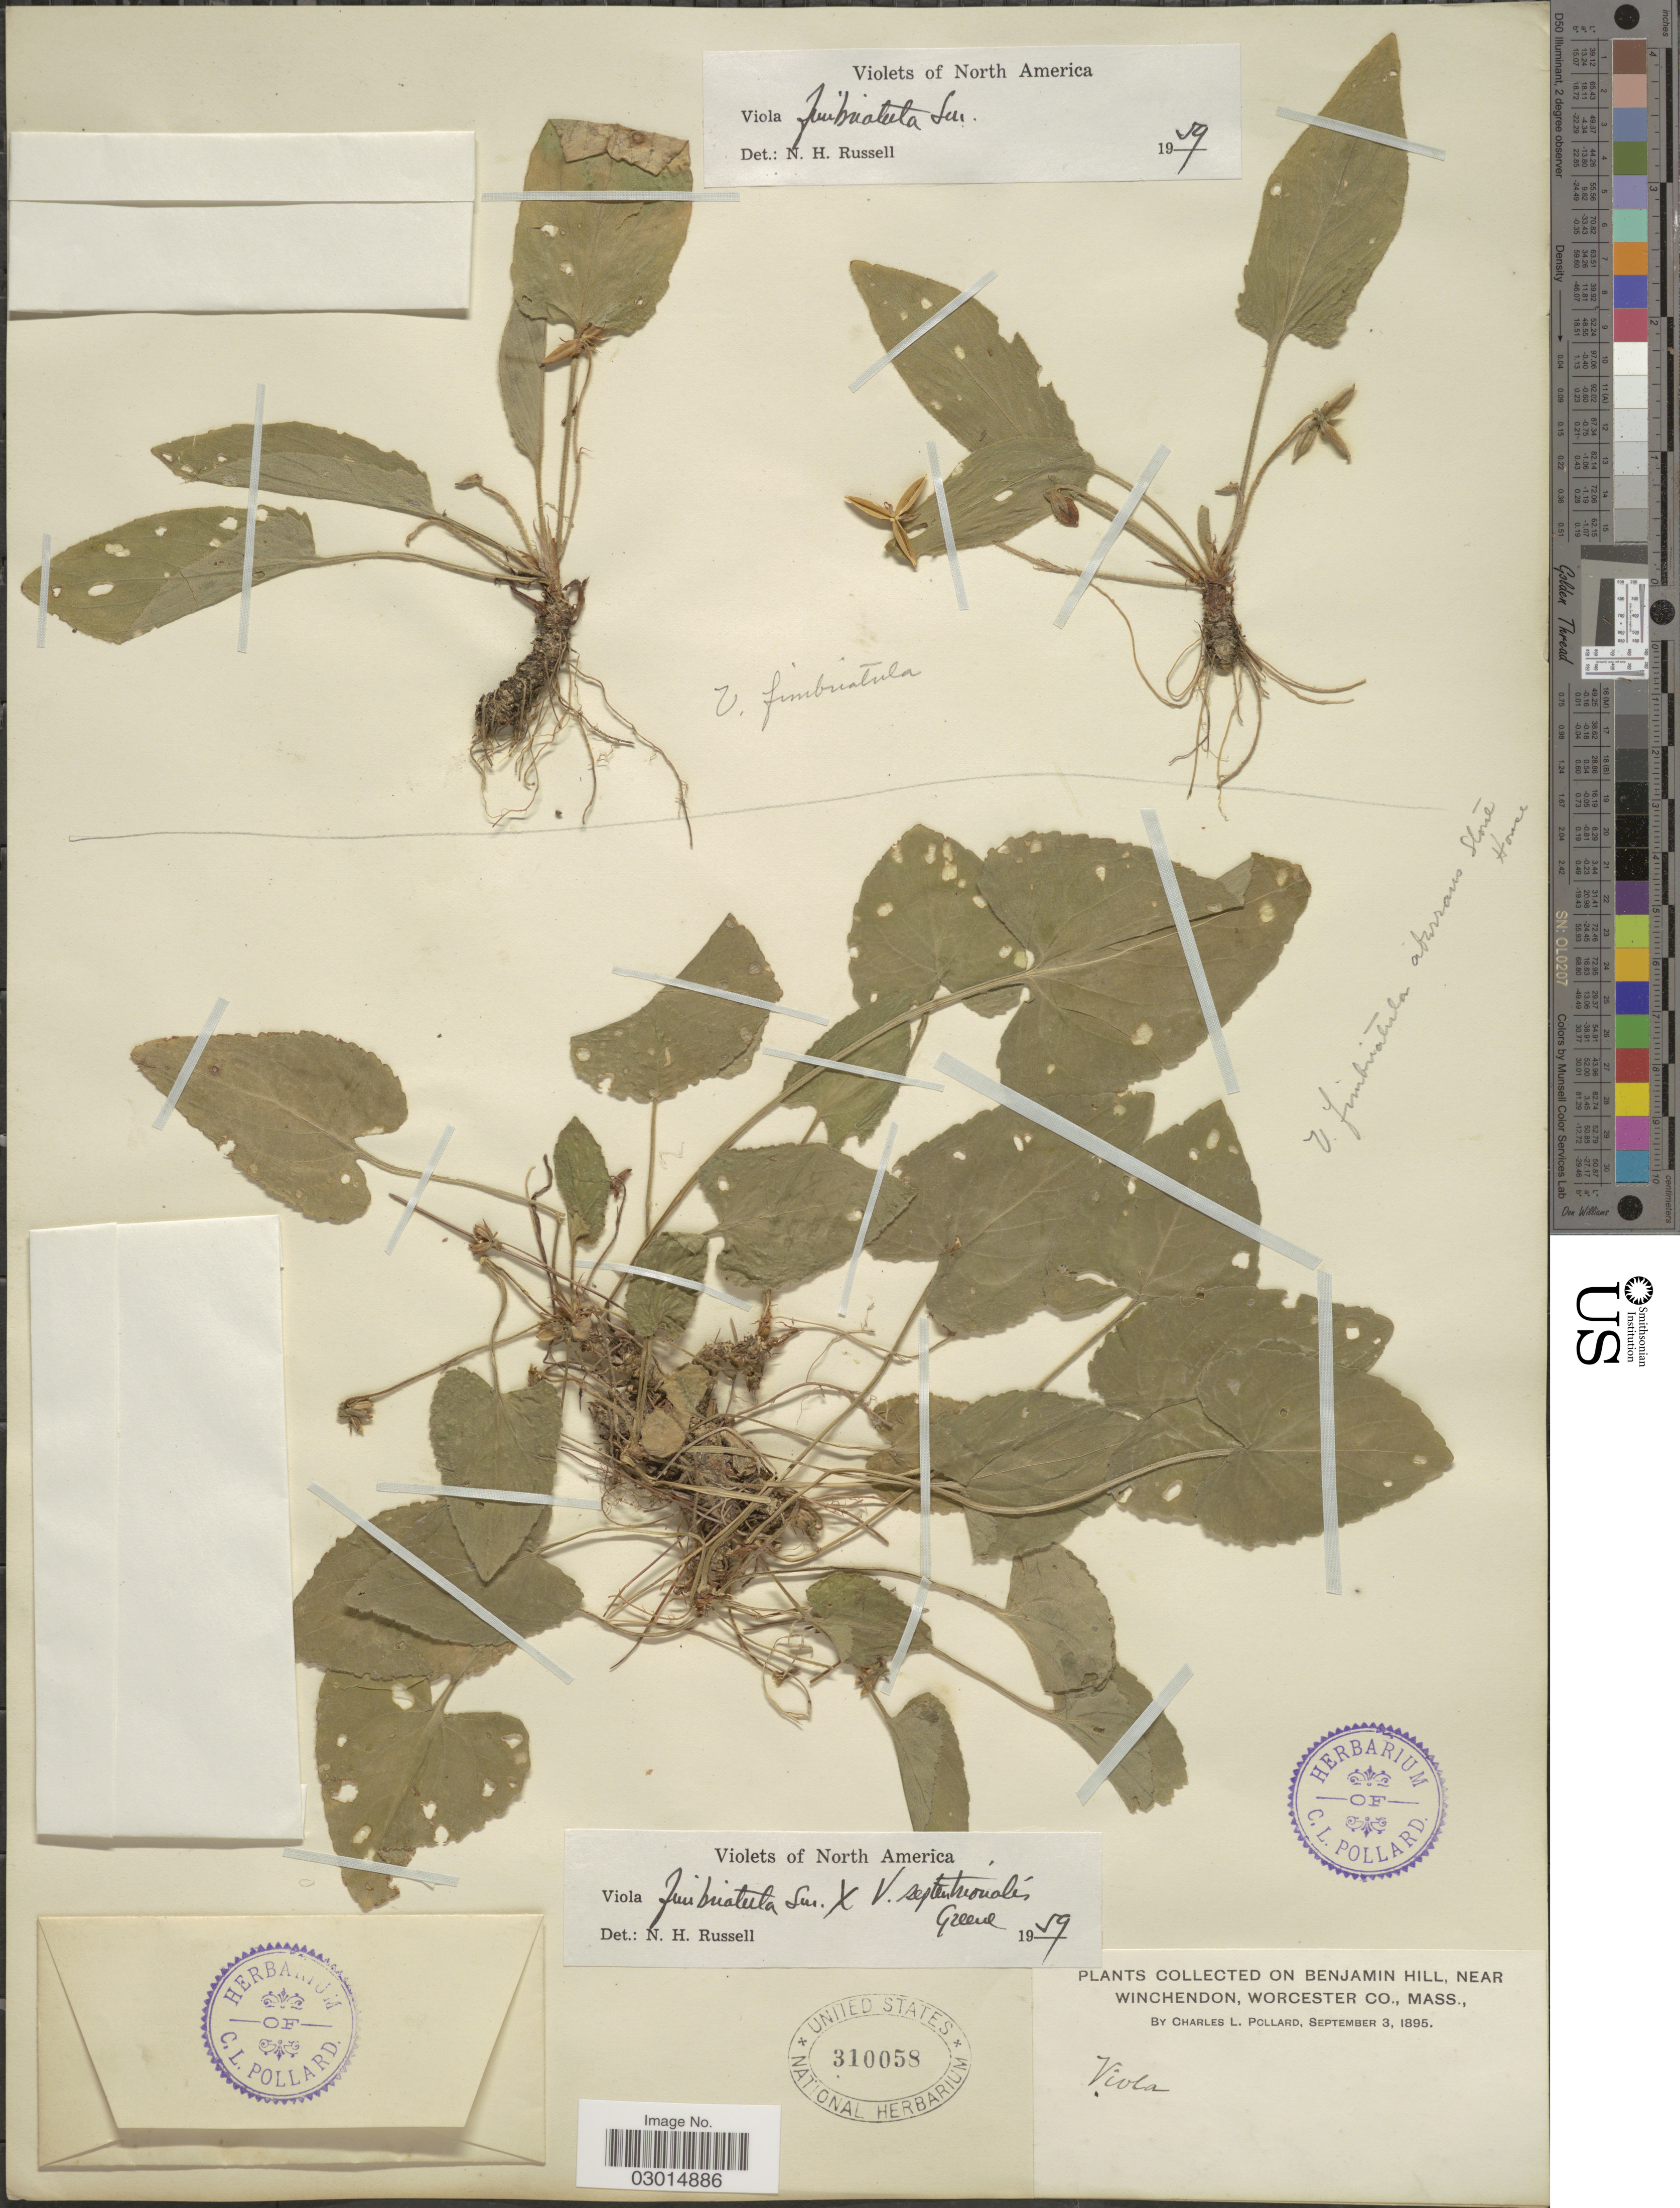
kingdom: Plantae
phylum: Tracheophyta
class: Magnoliopsida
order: Malpighiales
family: Violaceae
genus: Viola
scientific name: Viola fimbriatula x V. septentrionalis Greene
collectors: C. L. Pollard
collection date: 1895-09-03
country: United States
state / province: Massachusetts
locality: On Benjamin Hill, near Winchendon, Worcester Co.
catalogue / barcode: US 310058